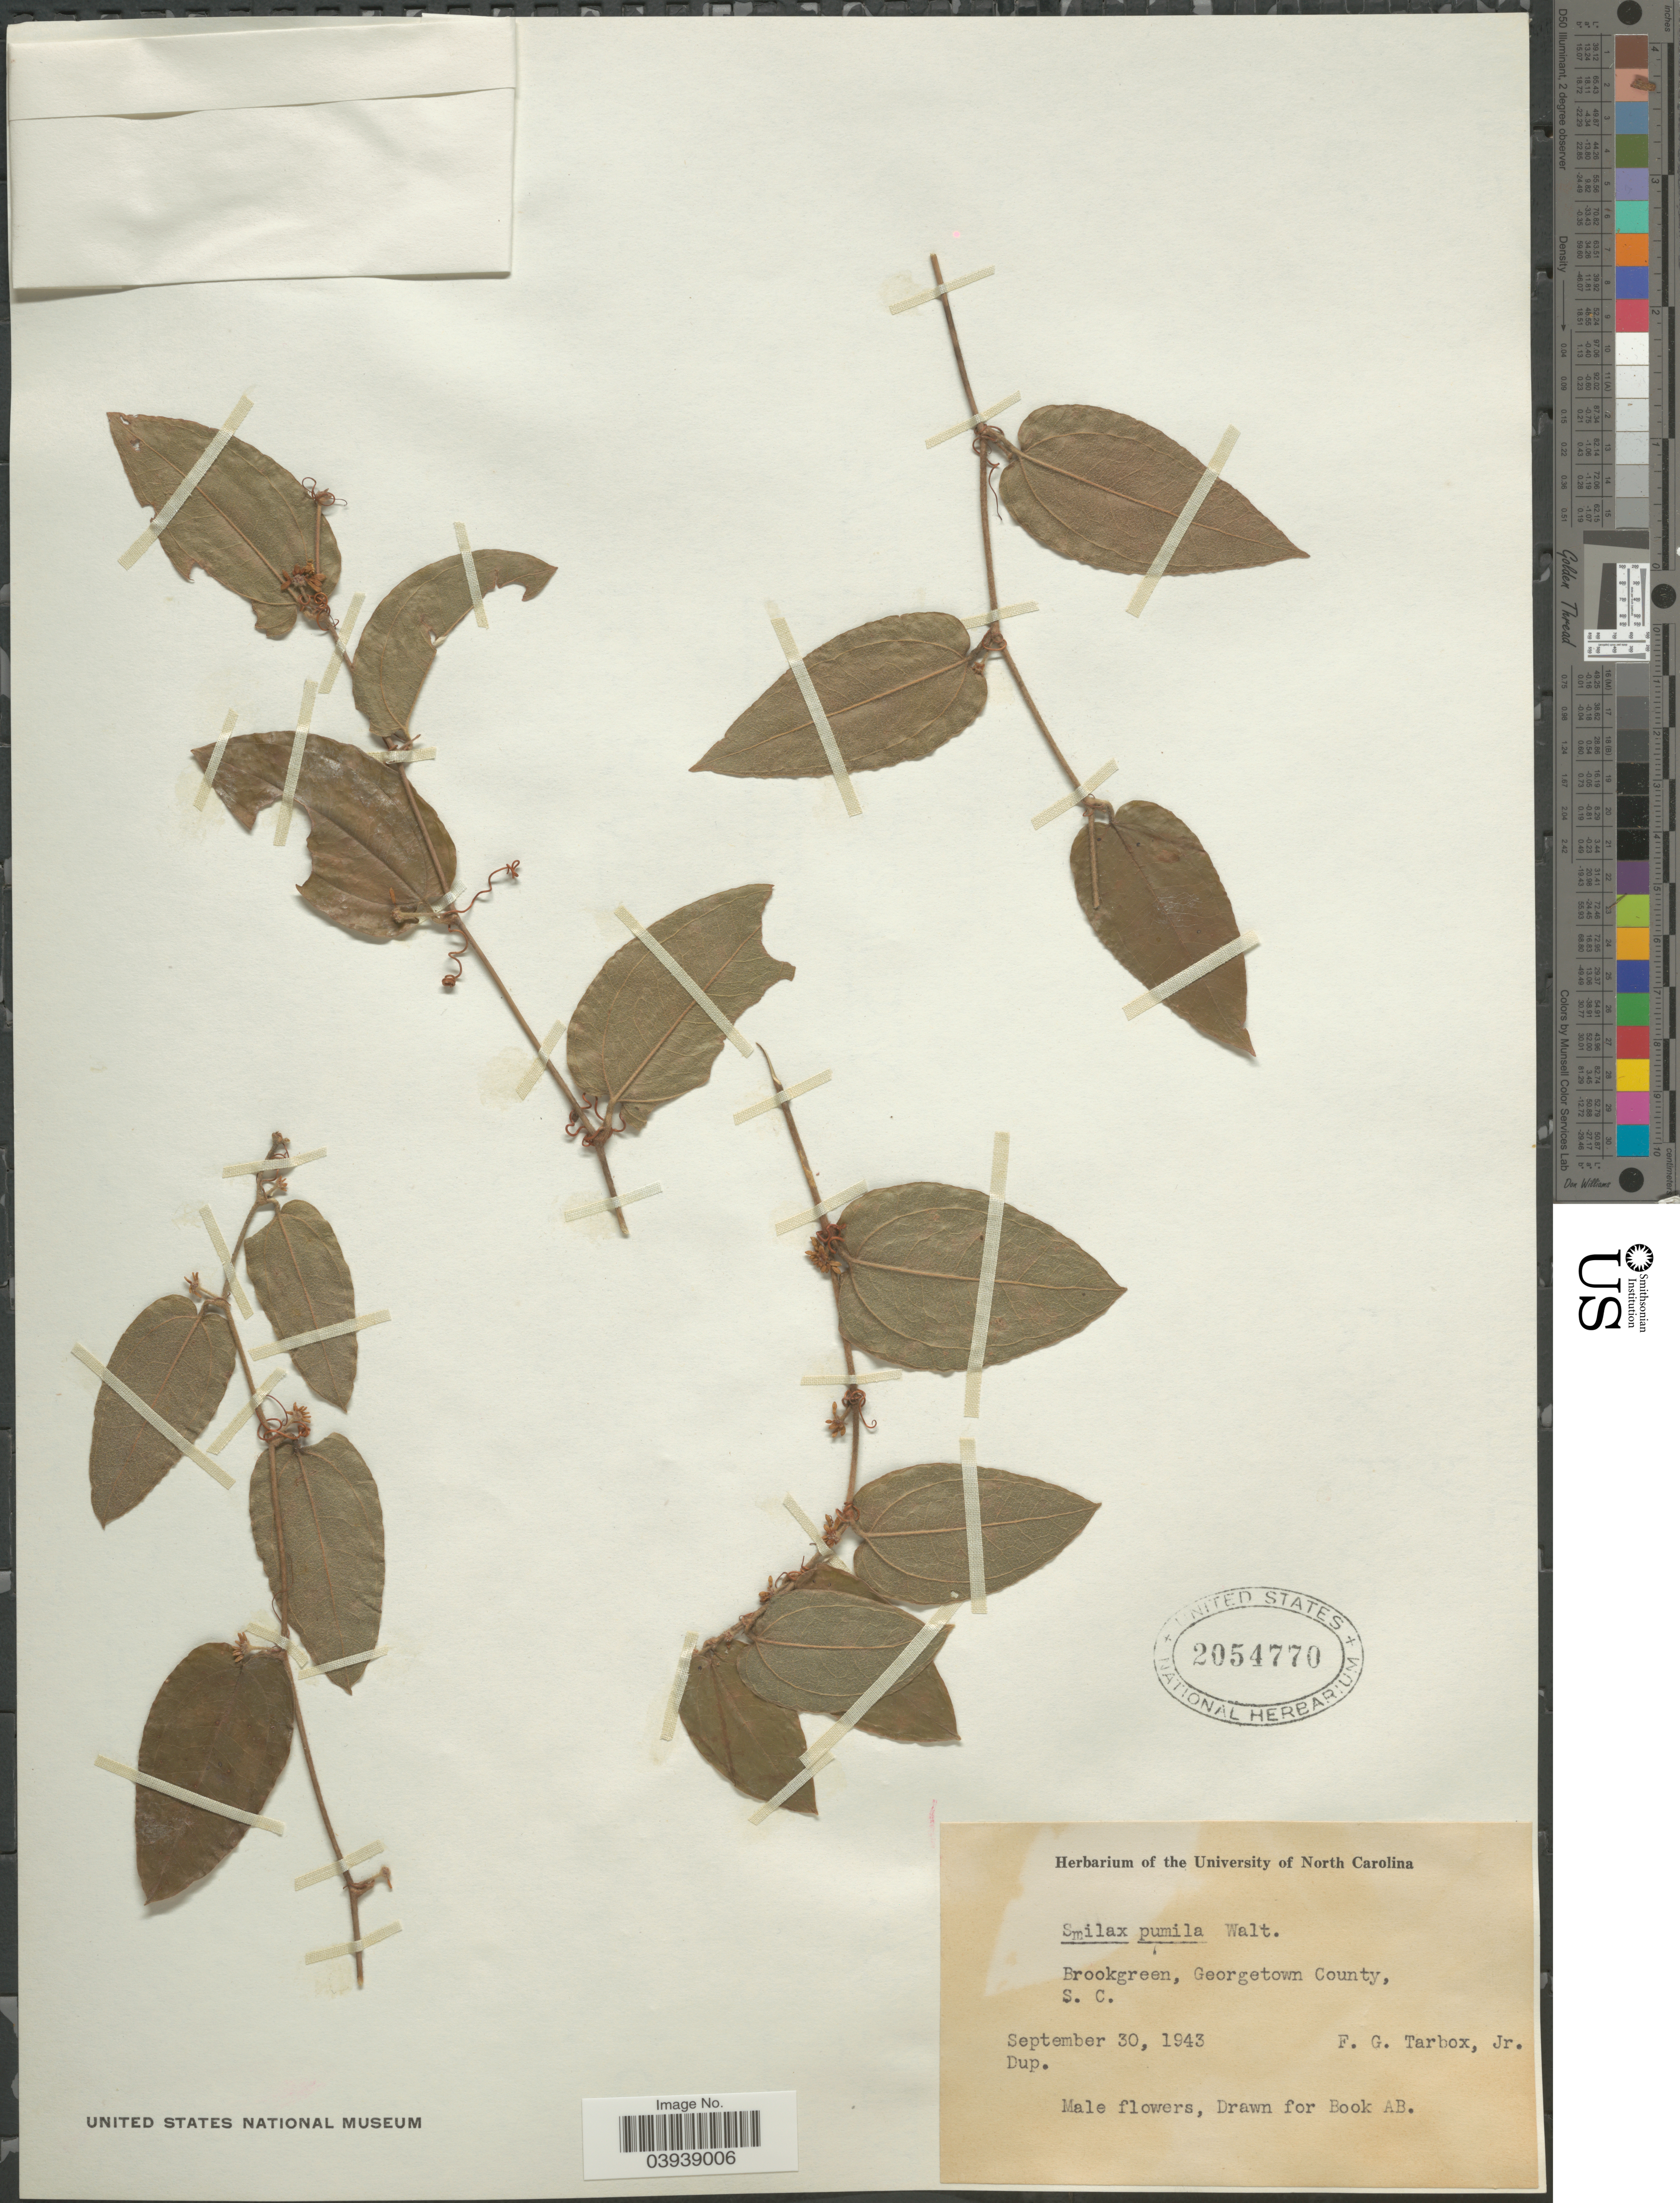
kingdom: Plantae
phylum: Tracheophyta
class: Liliopsida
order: Liliales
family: Smilacaceae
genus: Smilax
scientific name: Smilax pumila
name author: Walter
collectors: F. Tarbox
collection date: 1943-09-30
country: United States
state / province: South Carolina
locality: Brookgreen, Georgetown County.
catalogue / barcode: US 2054770